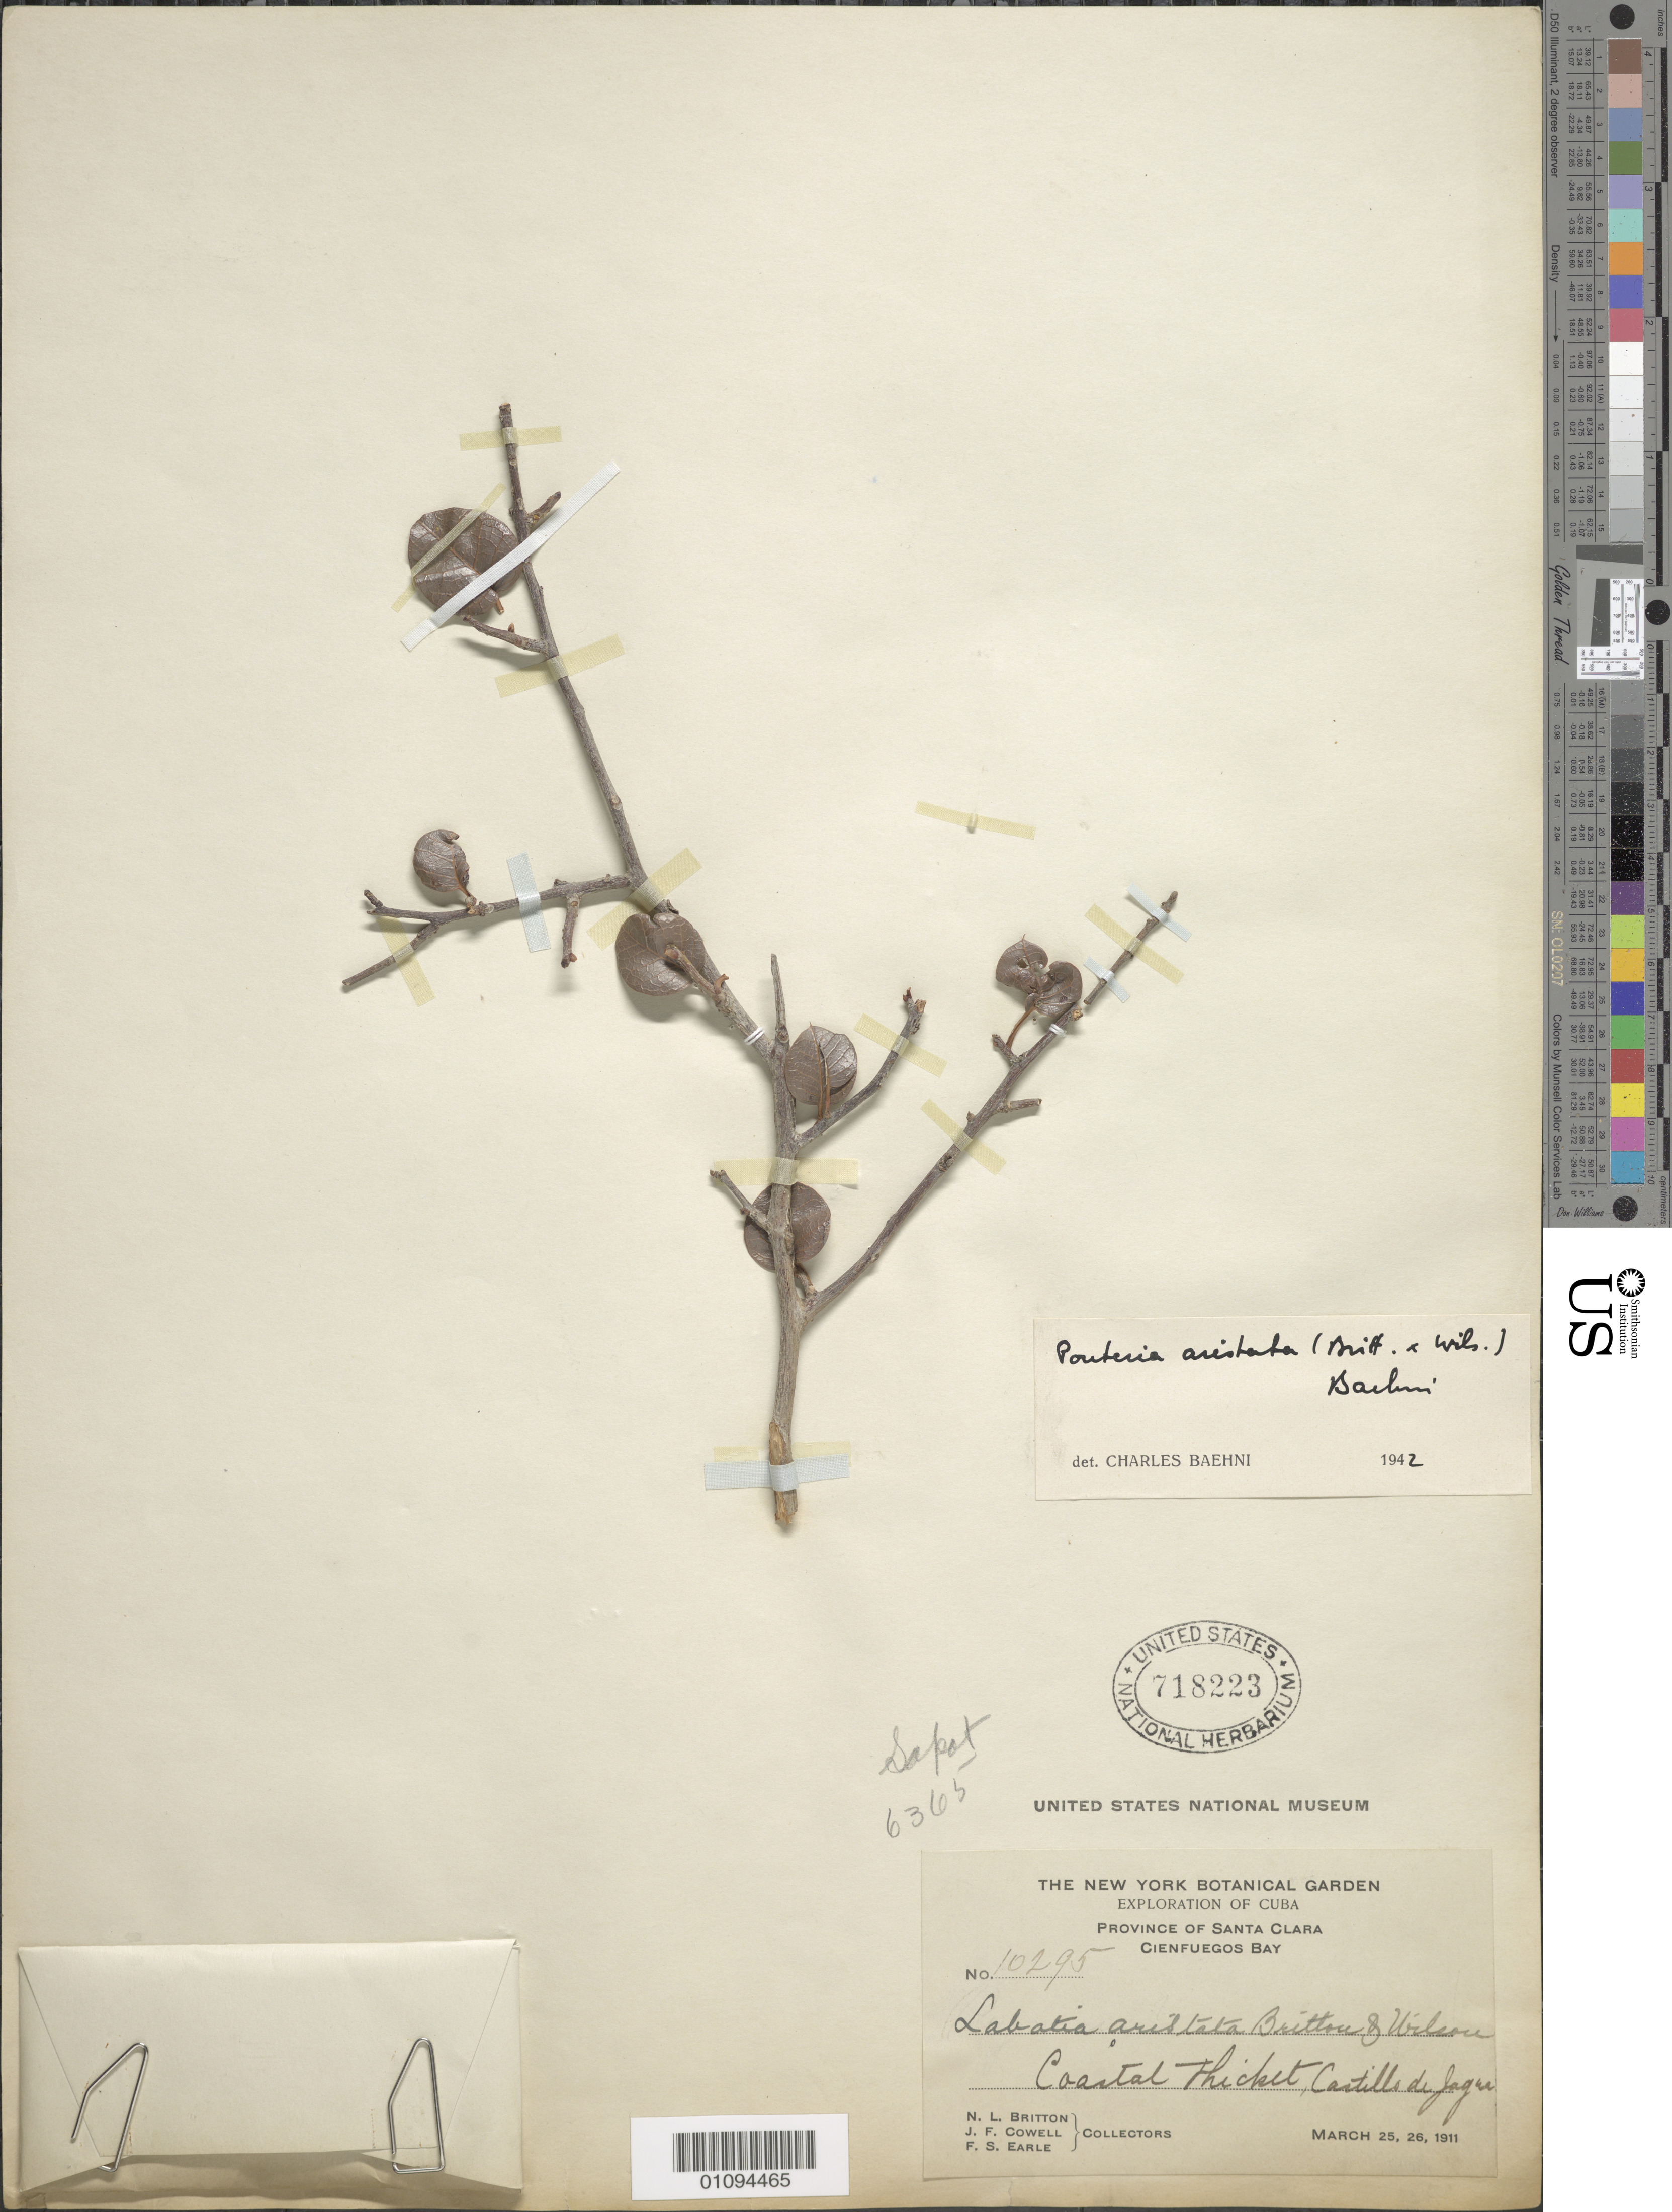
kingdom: Plantae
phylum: Tracheophyta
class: Magnoliopsida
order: Ericales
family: Sapotaceae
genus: Pouteria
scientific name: Pouteria aristata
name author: (Britton & Wilson) Baehni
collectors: N. Britton, J. F. Cowell & F. S. Earle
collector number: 10295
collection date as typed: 25 Mar 1911 and 26 Mar 1911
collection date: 1911-03-25,1911-03-26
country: Cuba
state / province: Cienfuegos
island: Cuba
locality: Cienfuegos Bay, Castilla de Jagua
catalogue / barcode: US 718223